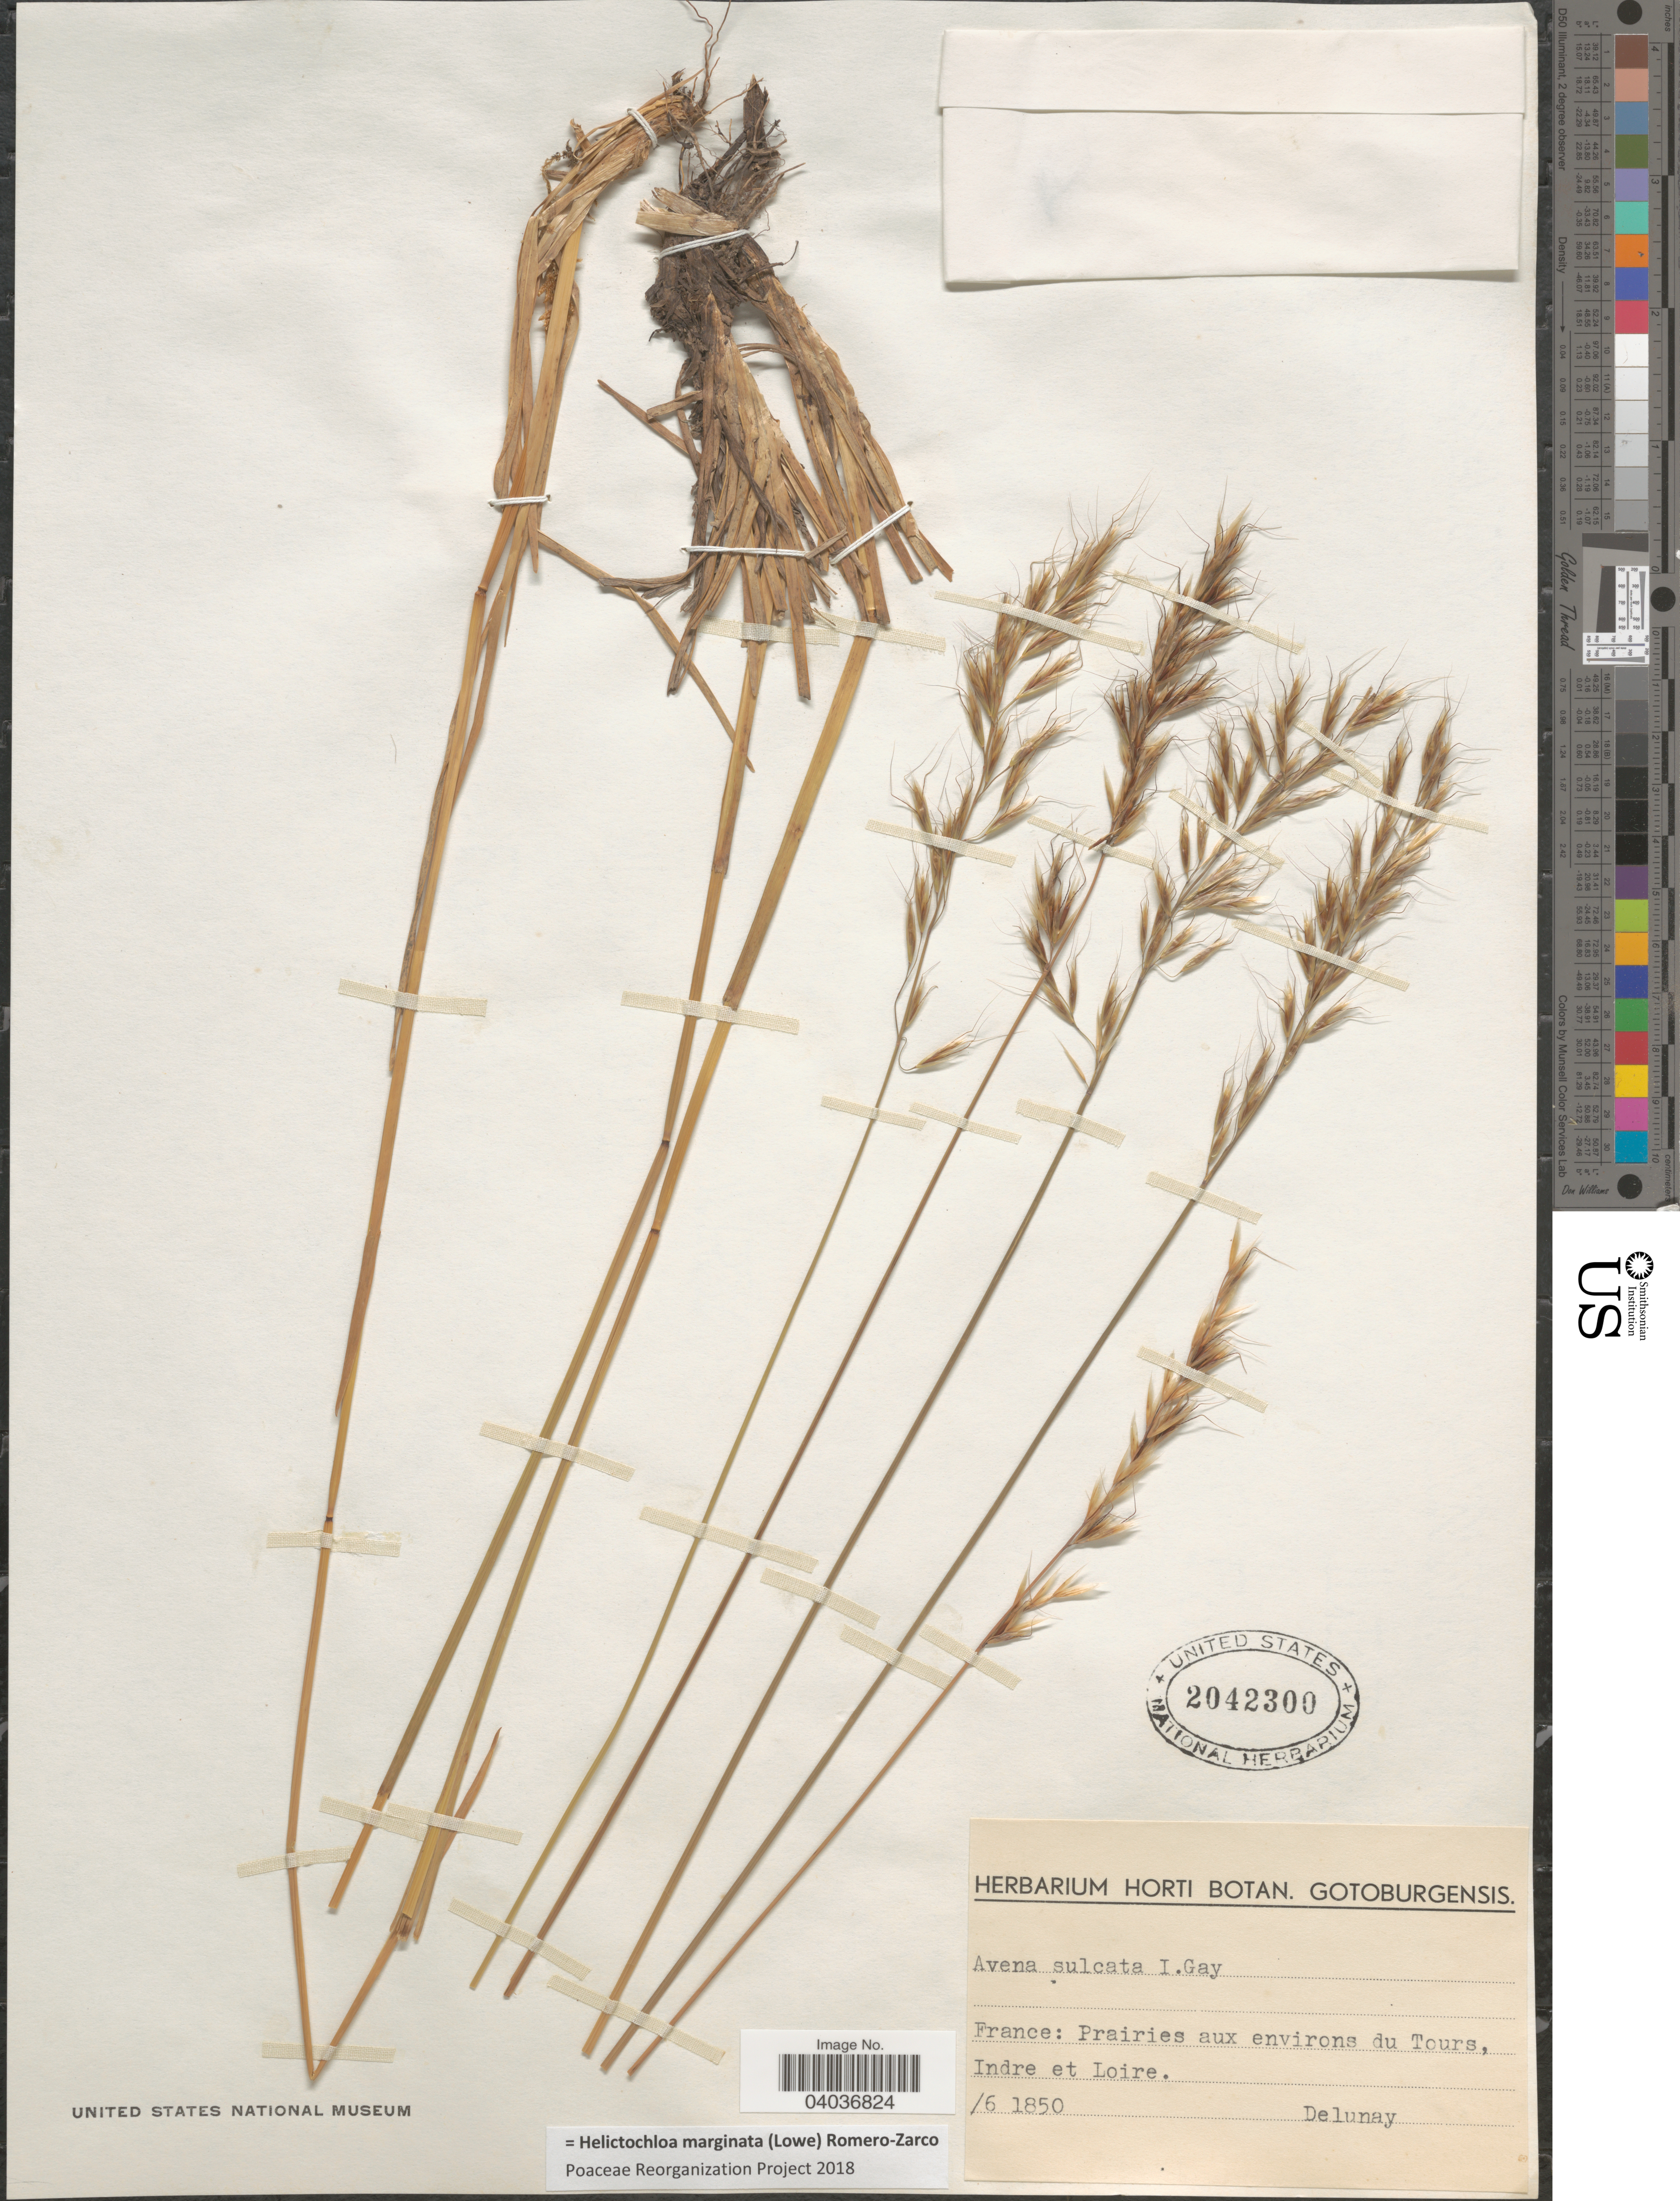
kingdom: Plantae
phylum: Tracheophyta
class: Liliopsida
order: Poales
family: Poaceae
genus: Helictochloa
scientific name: Helictochloa marginata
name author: (Lowe) Romero-Zarco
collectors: Delunay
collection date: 1850-06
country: France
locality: Prairies aux environs du Tours, Indre et Loire.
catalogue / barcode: US 2042300